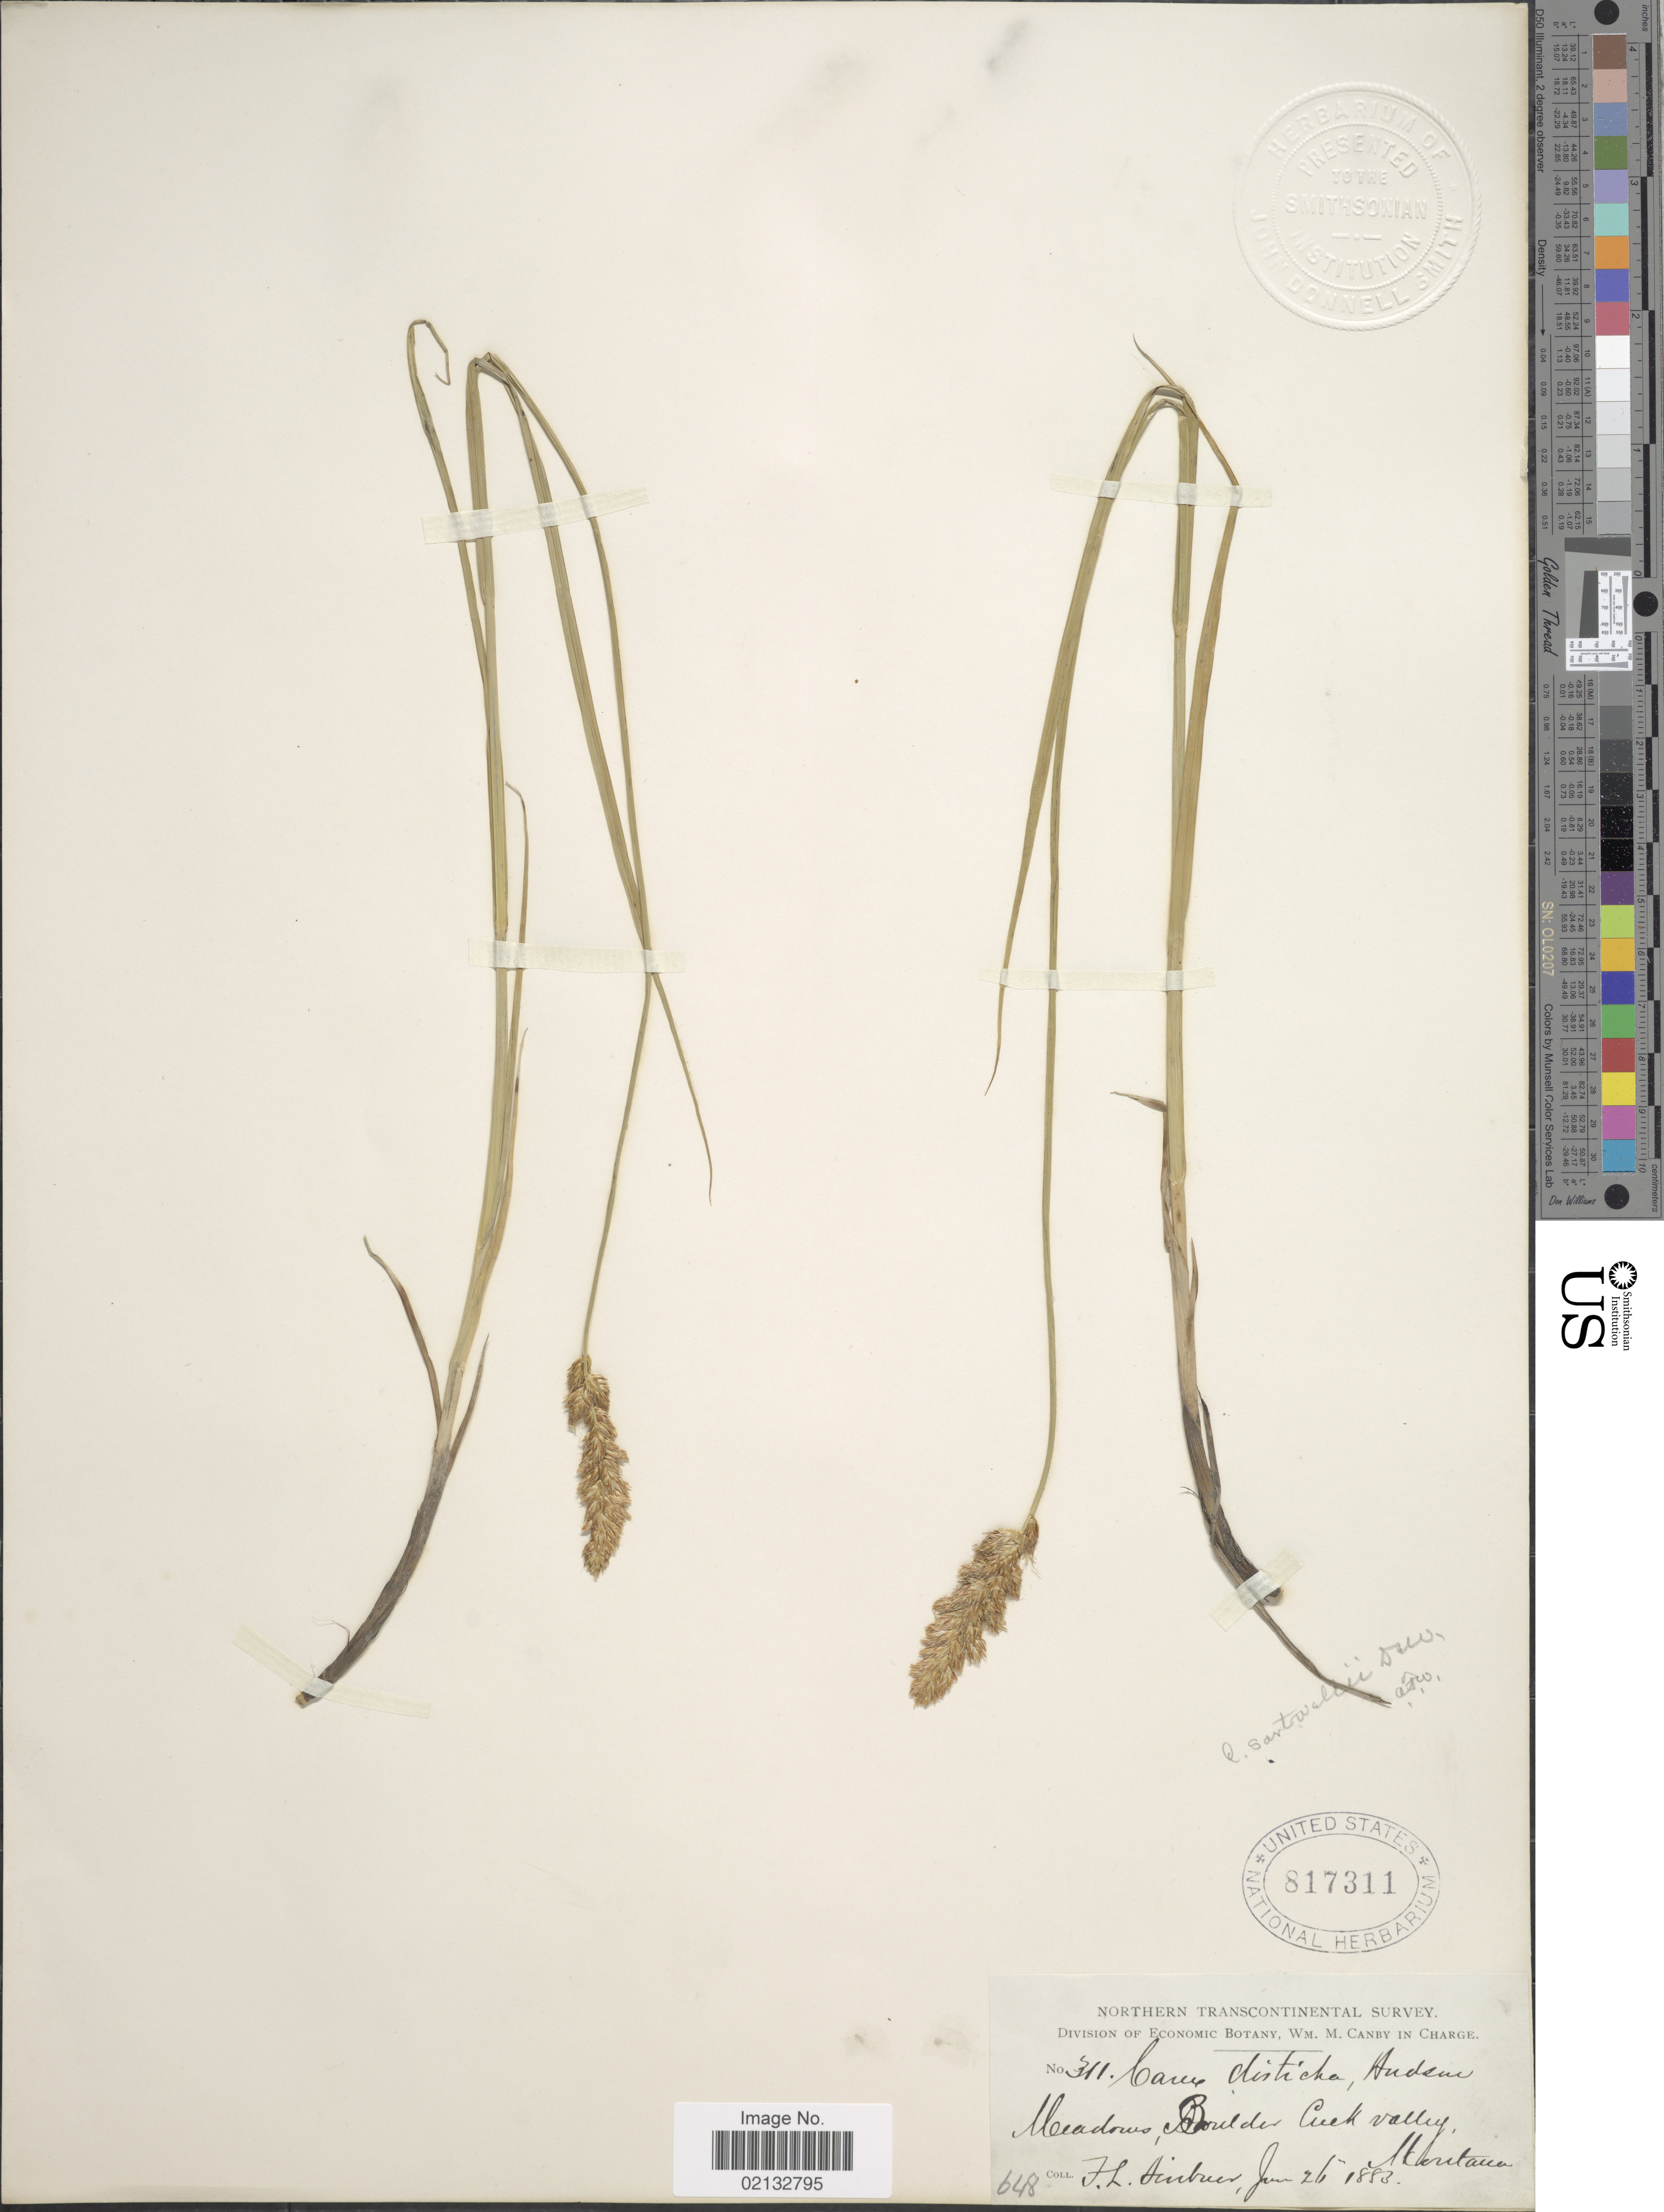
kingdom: Plantae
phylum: Tracheophyta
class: Liliopsida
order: Poales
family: Cyperaceae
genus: Carex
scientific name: Carex sartwellii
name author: Dewey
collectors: F. Scribner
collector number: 648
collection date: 1883-06-26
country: United States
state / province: Montana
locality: Northern Transcontinental. Meadows, Boulder Creek valley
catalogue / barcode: US 817311